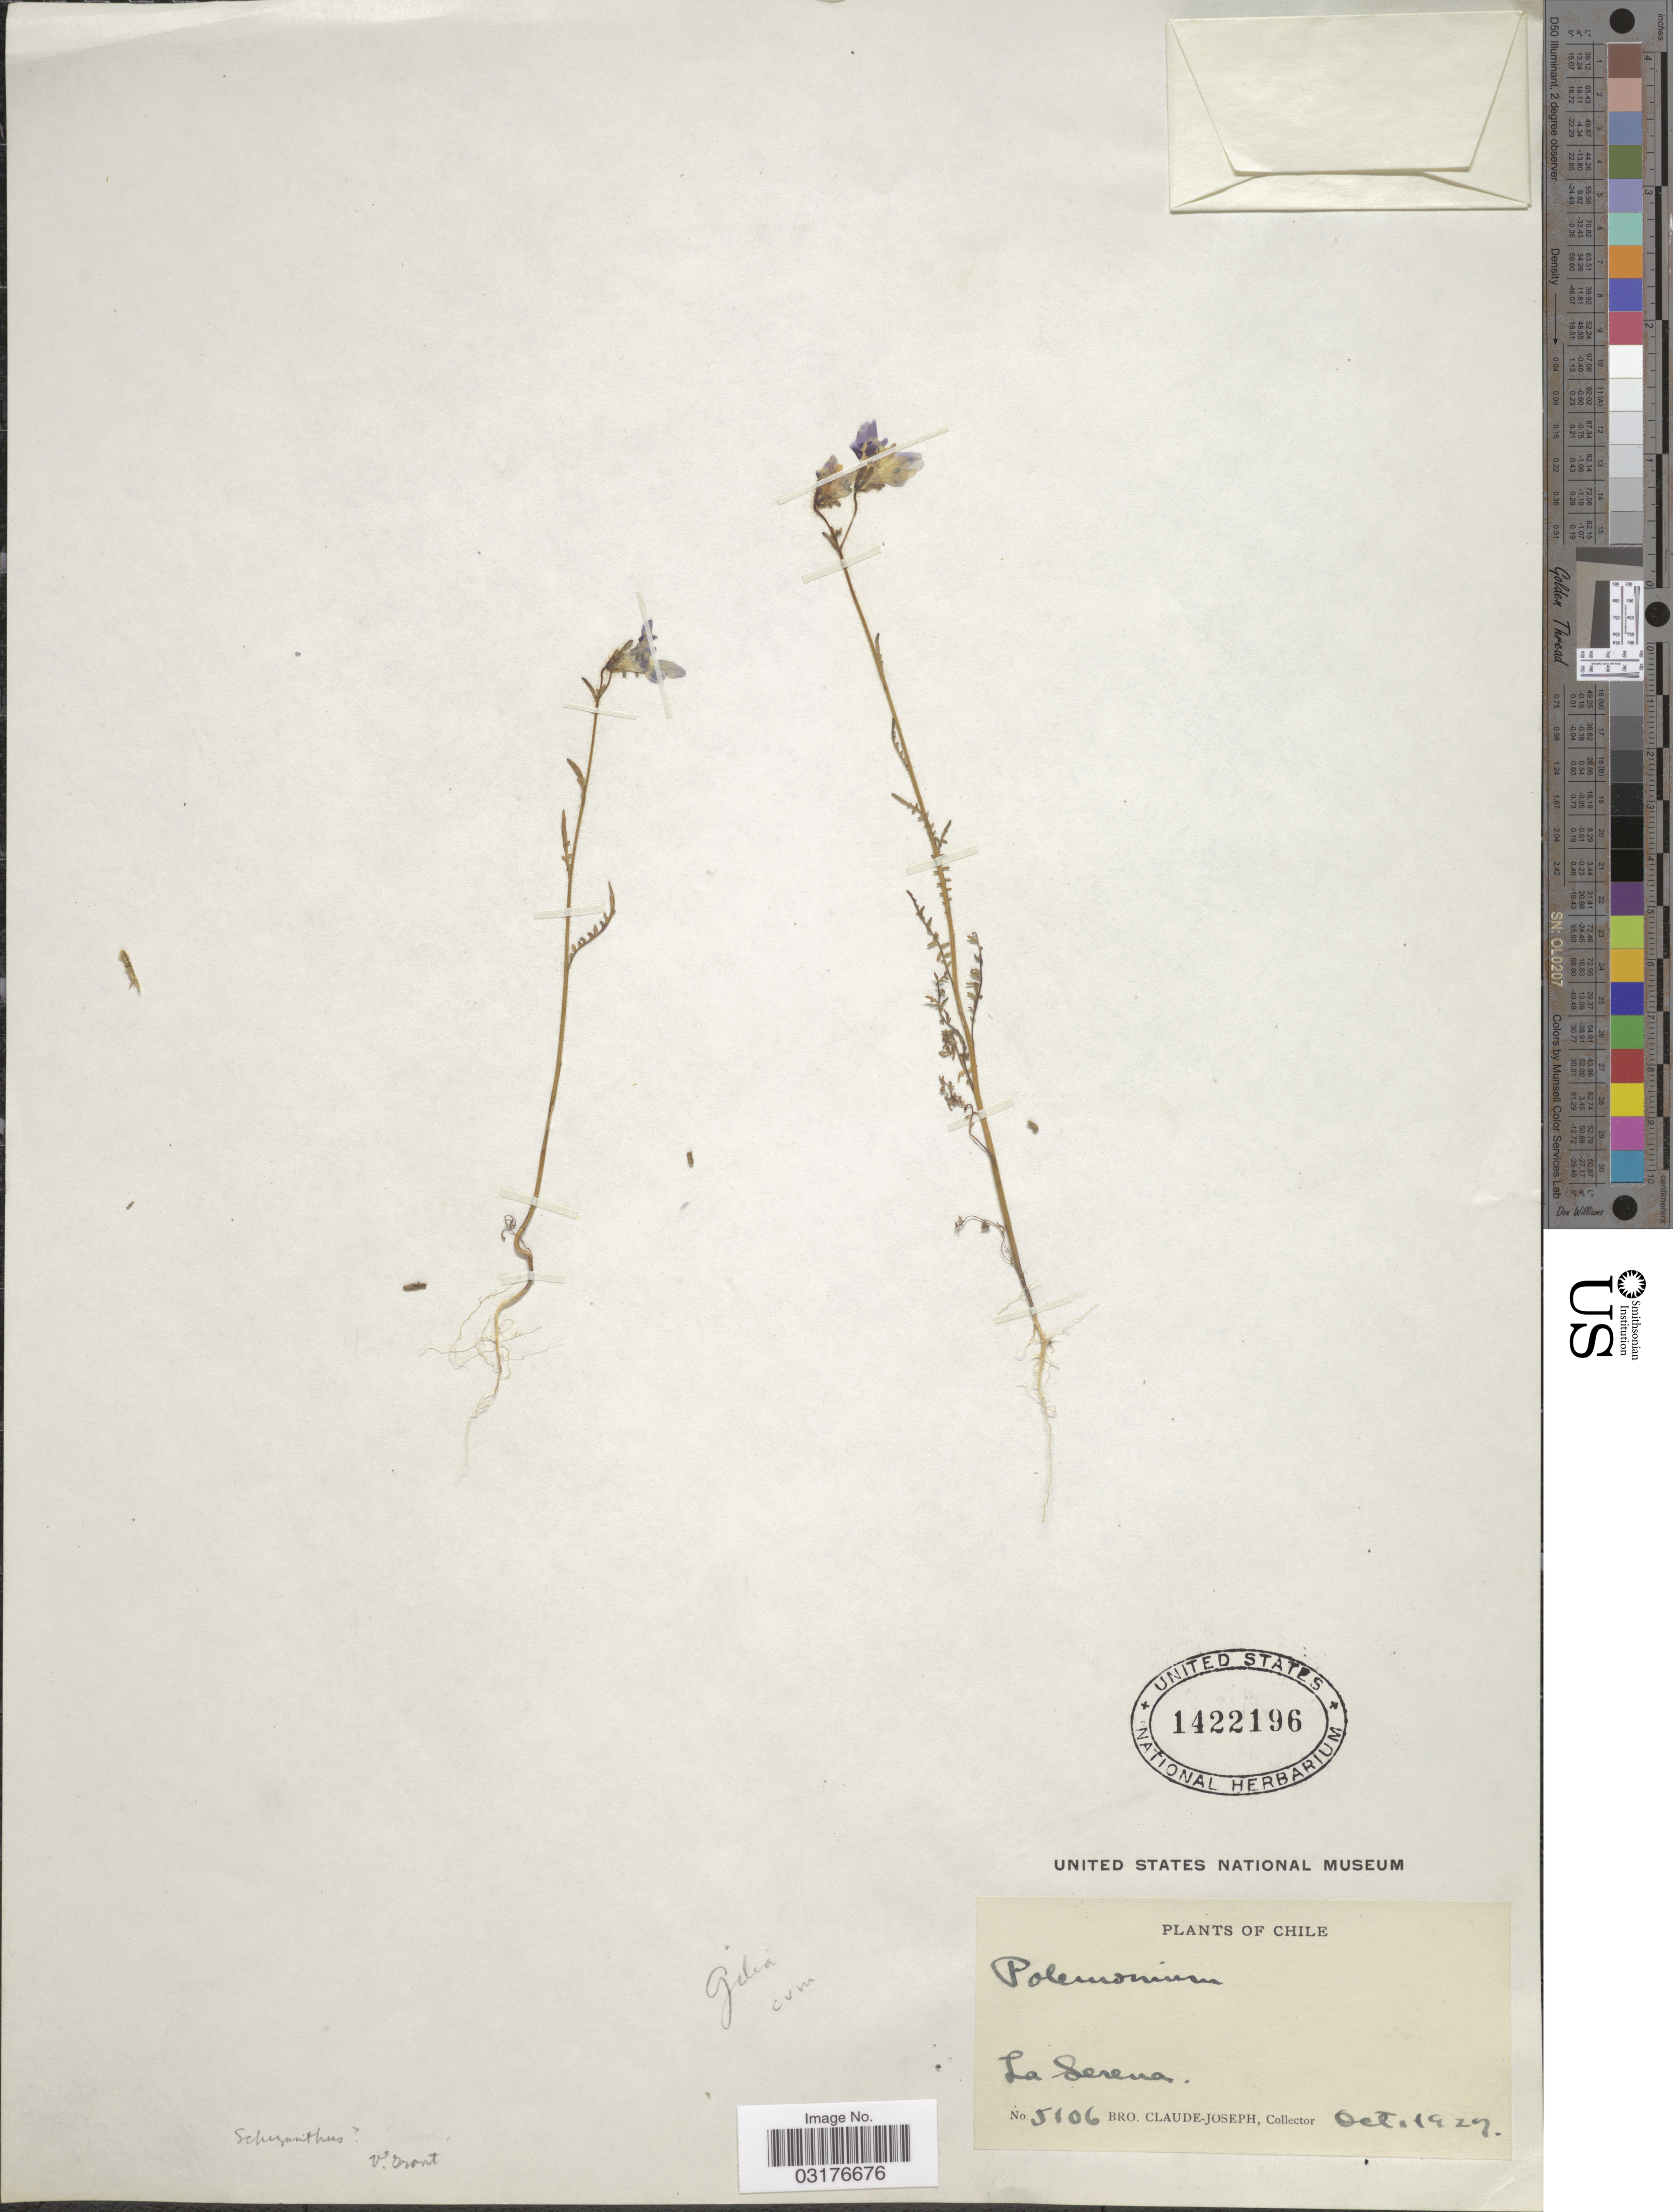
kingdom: Plantae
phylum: Tracheophyta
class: Magnoliopsida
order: Solanales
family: Solanaceae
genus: Schizanthus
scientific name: Schizanthus litoralis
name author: Phil.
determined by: Strong, Mark T., (BOT), Smithsonian Institution - National Museum of Natural History (UNITED STATES)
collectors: Bro. Claude-Joseph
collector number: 5106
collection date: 1927-10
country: Chile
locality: La Serena.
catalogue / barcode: US 1422196